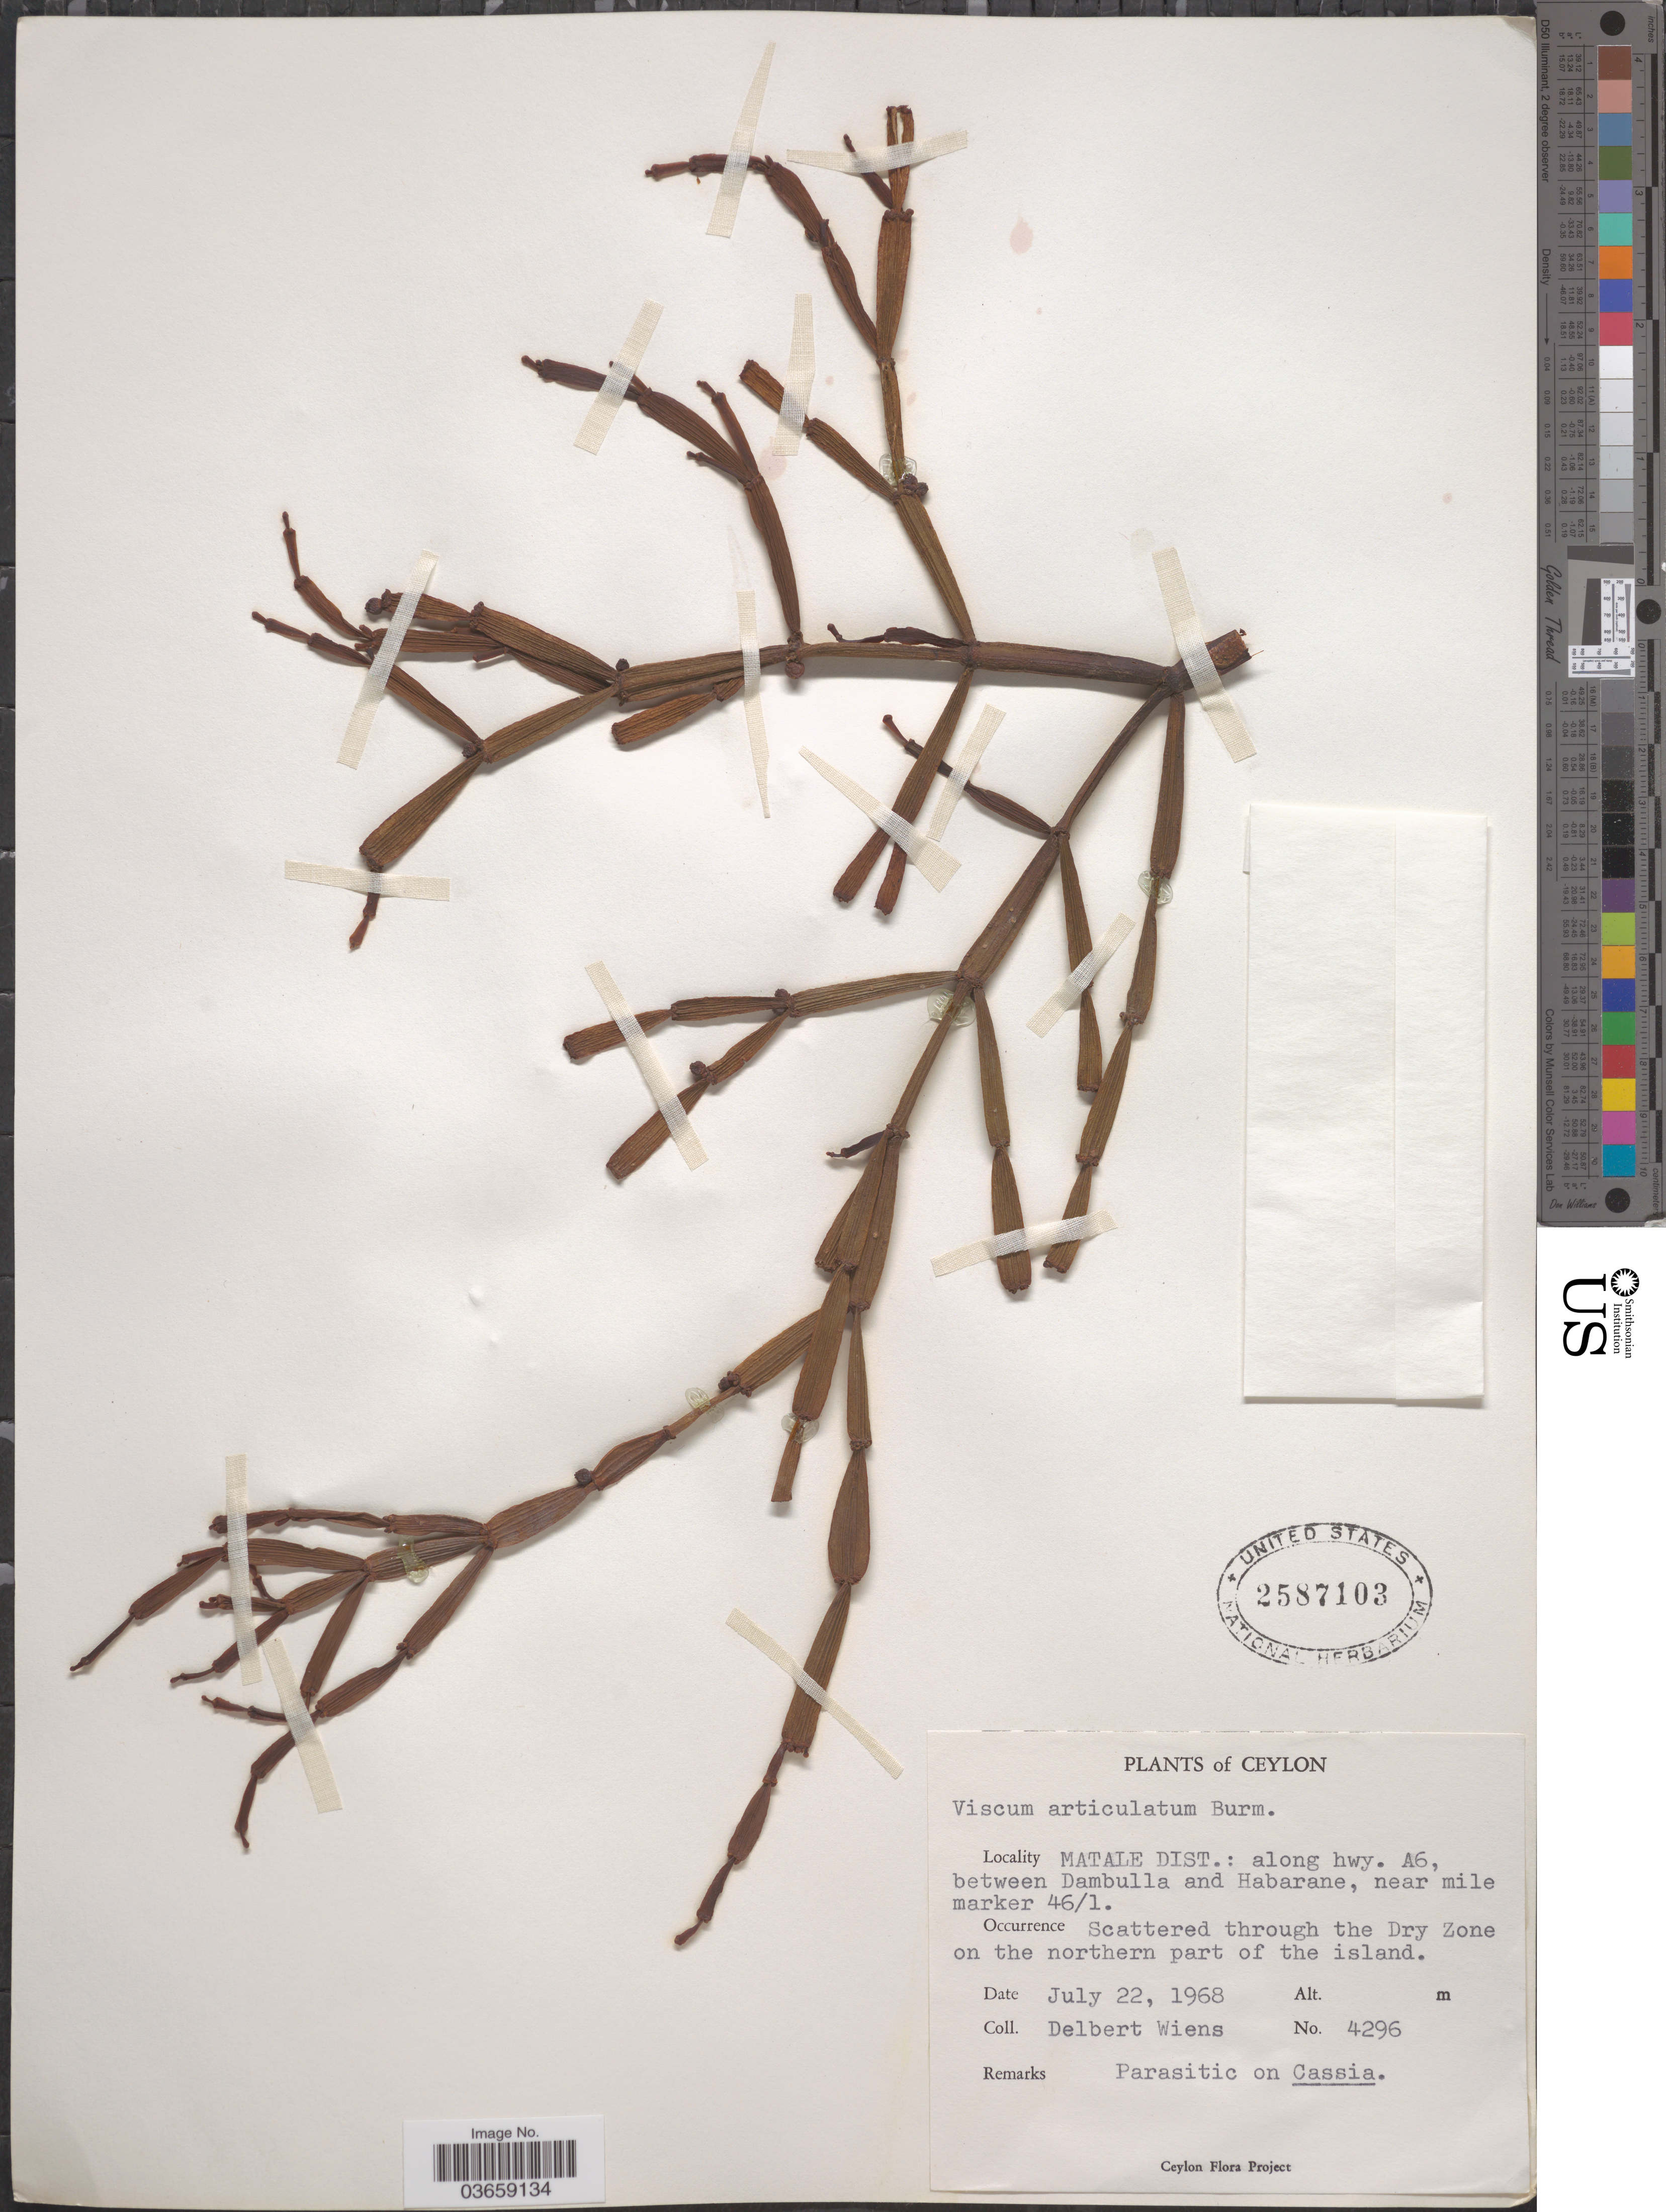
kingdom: Plantae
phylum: Tracheophyta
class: Magnoliopsida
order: Santalales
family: Viscaceae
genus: Viscum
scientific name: Viscum articulatum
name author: Burm. f.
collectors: D. Wiens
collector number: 4296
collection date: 1968-07-22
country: Sri Lanka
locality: Ceylon. Matale Dist.: along hwy. A6, between Dambulla and Habarane, near mile marker 46/1.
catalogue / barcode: US 2587103